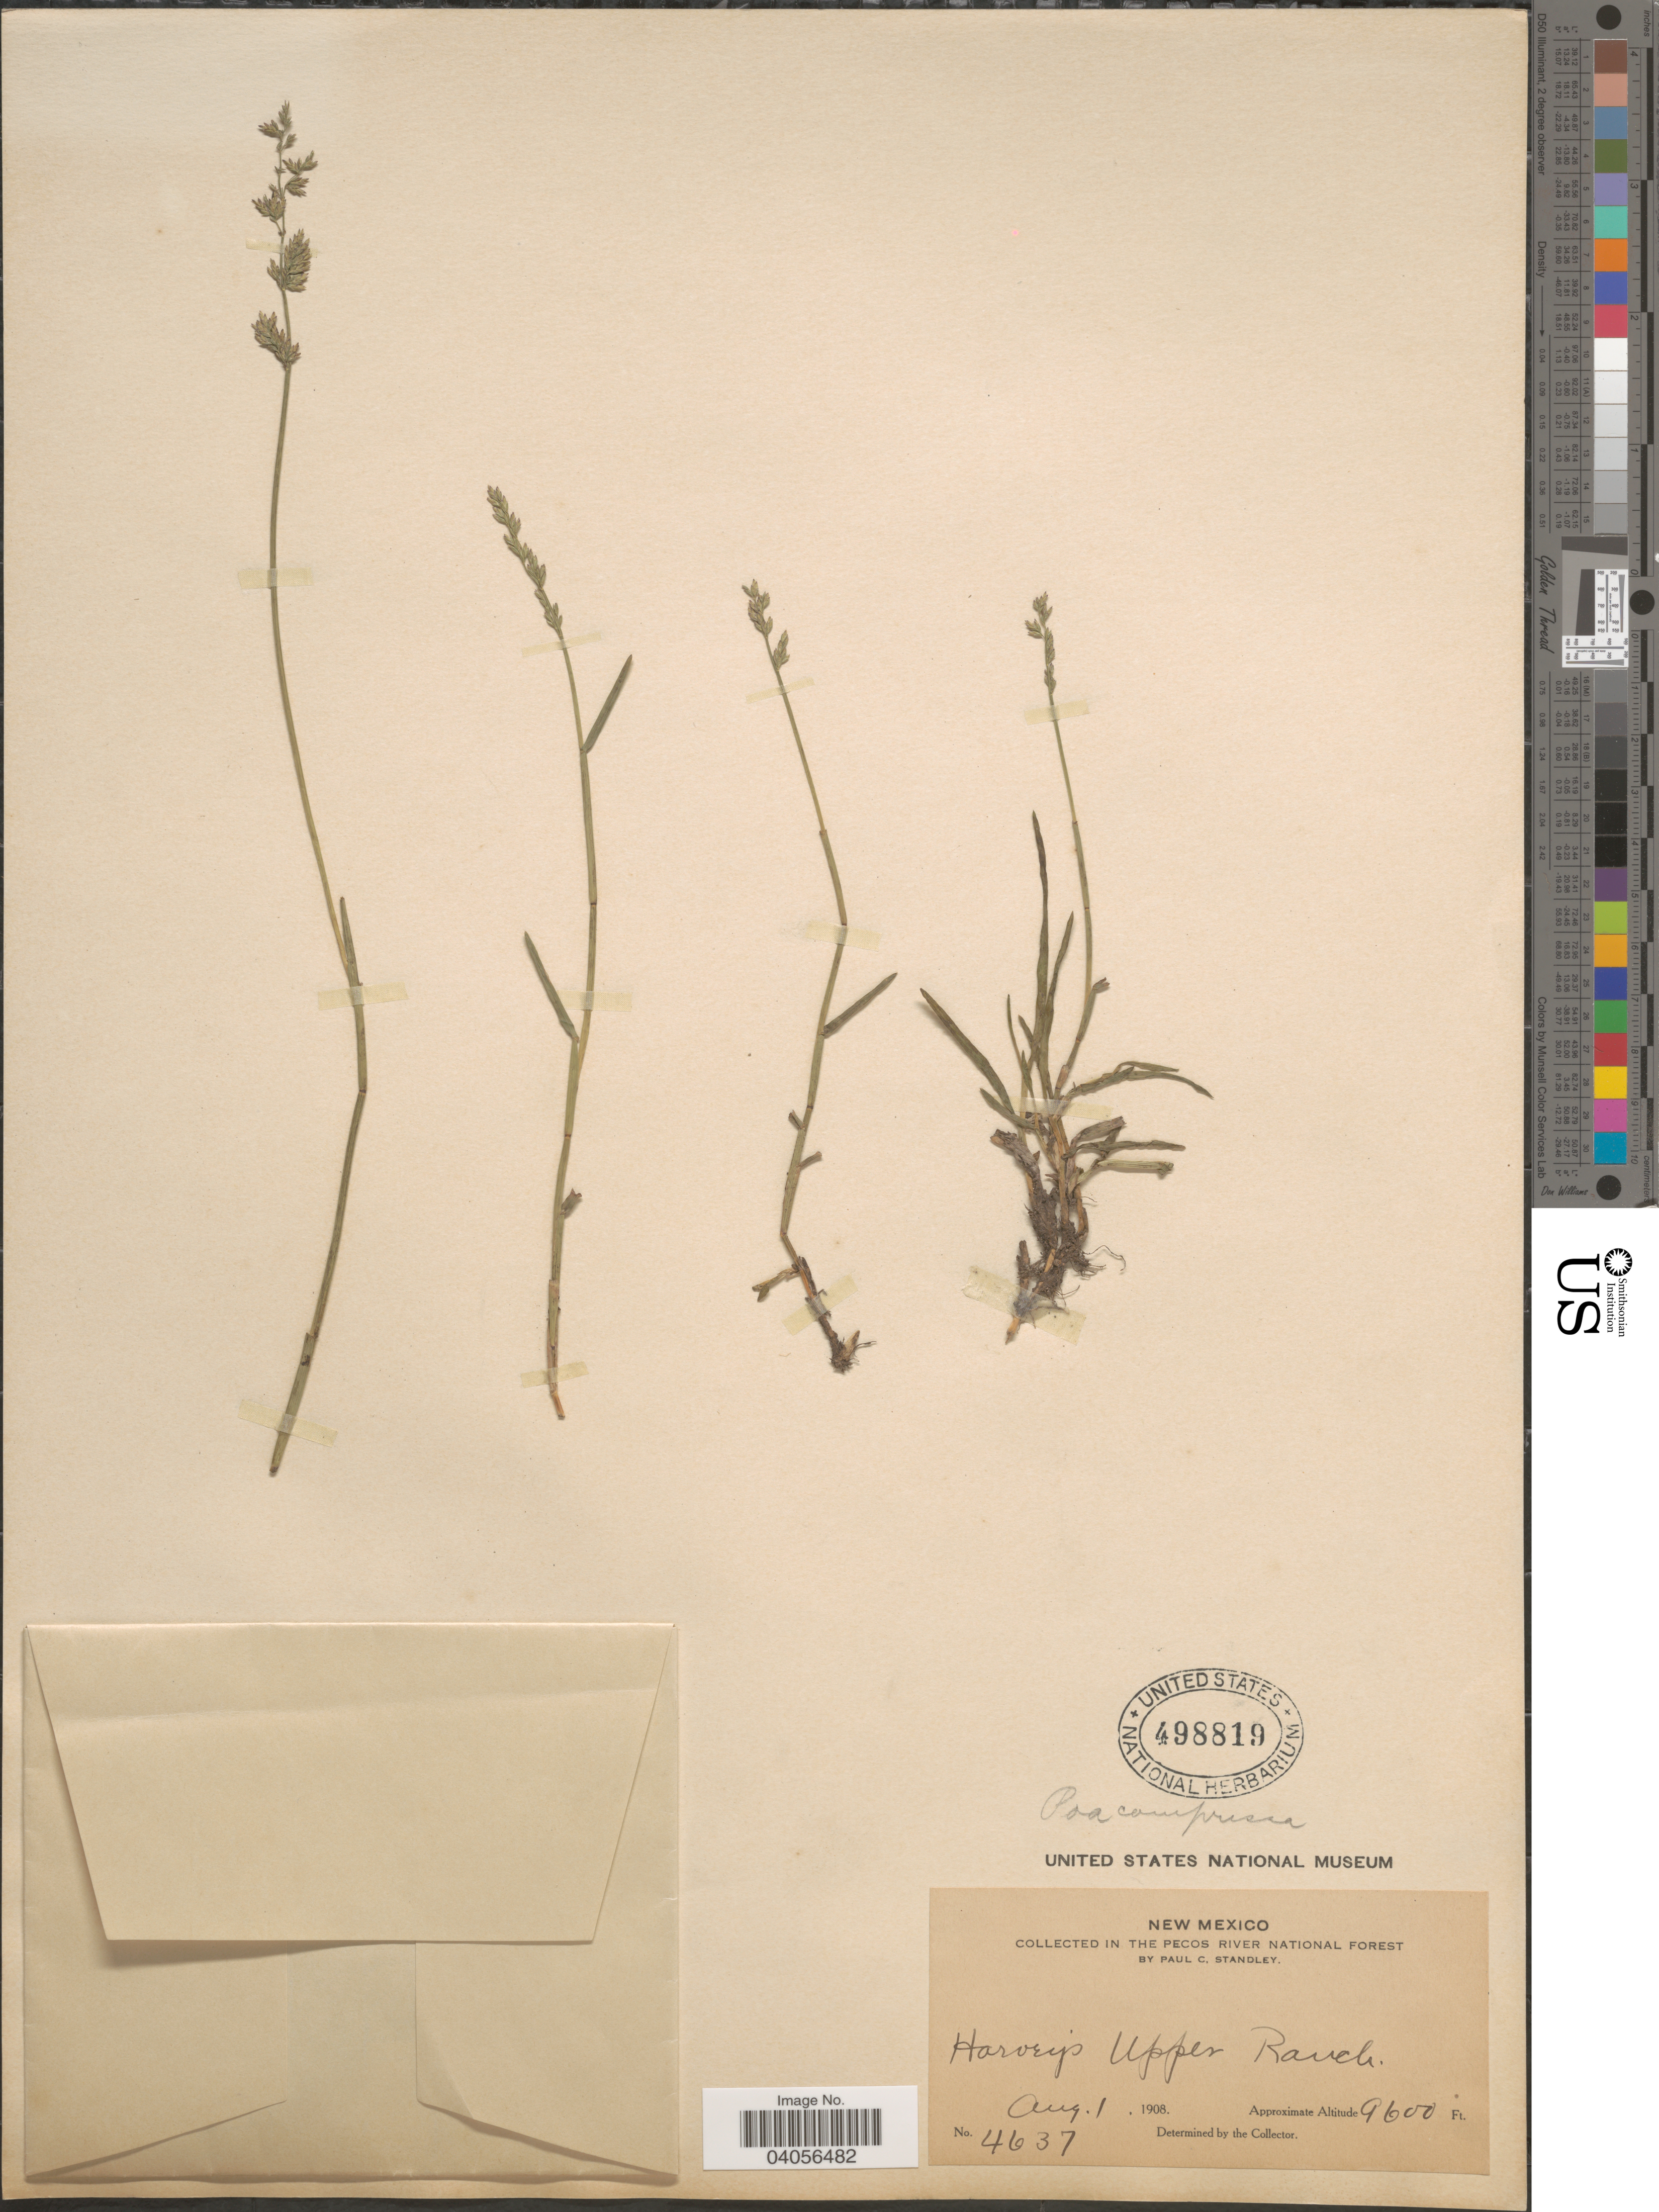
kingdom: Plantae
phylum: Tracheophyta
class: Liliopsida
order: Poales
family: Poaceae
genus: Poa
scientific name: Poa compressa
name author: L.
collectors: P. C. Standley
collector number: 4637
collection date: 1908-08-01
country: United States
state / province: New Mexico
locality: In the Pecos River National Forest. Harvey's Upper Ranch.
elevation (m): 2926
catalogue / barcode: US 498819